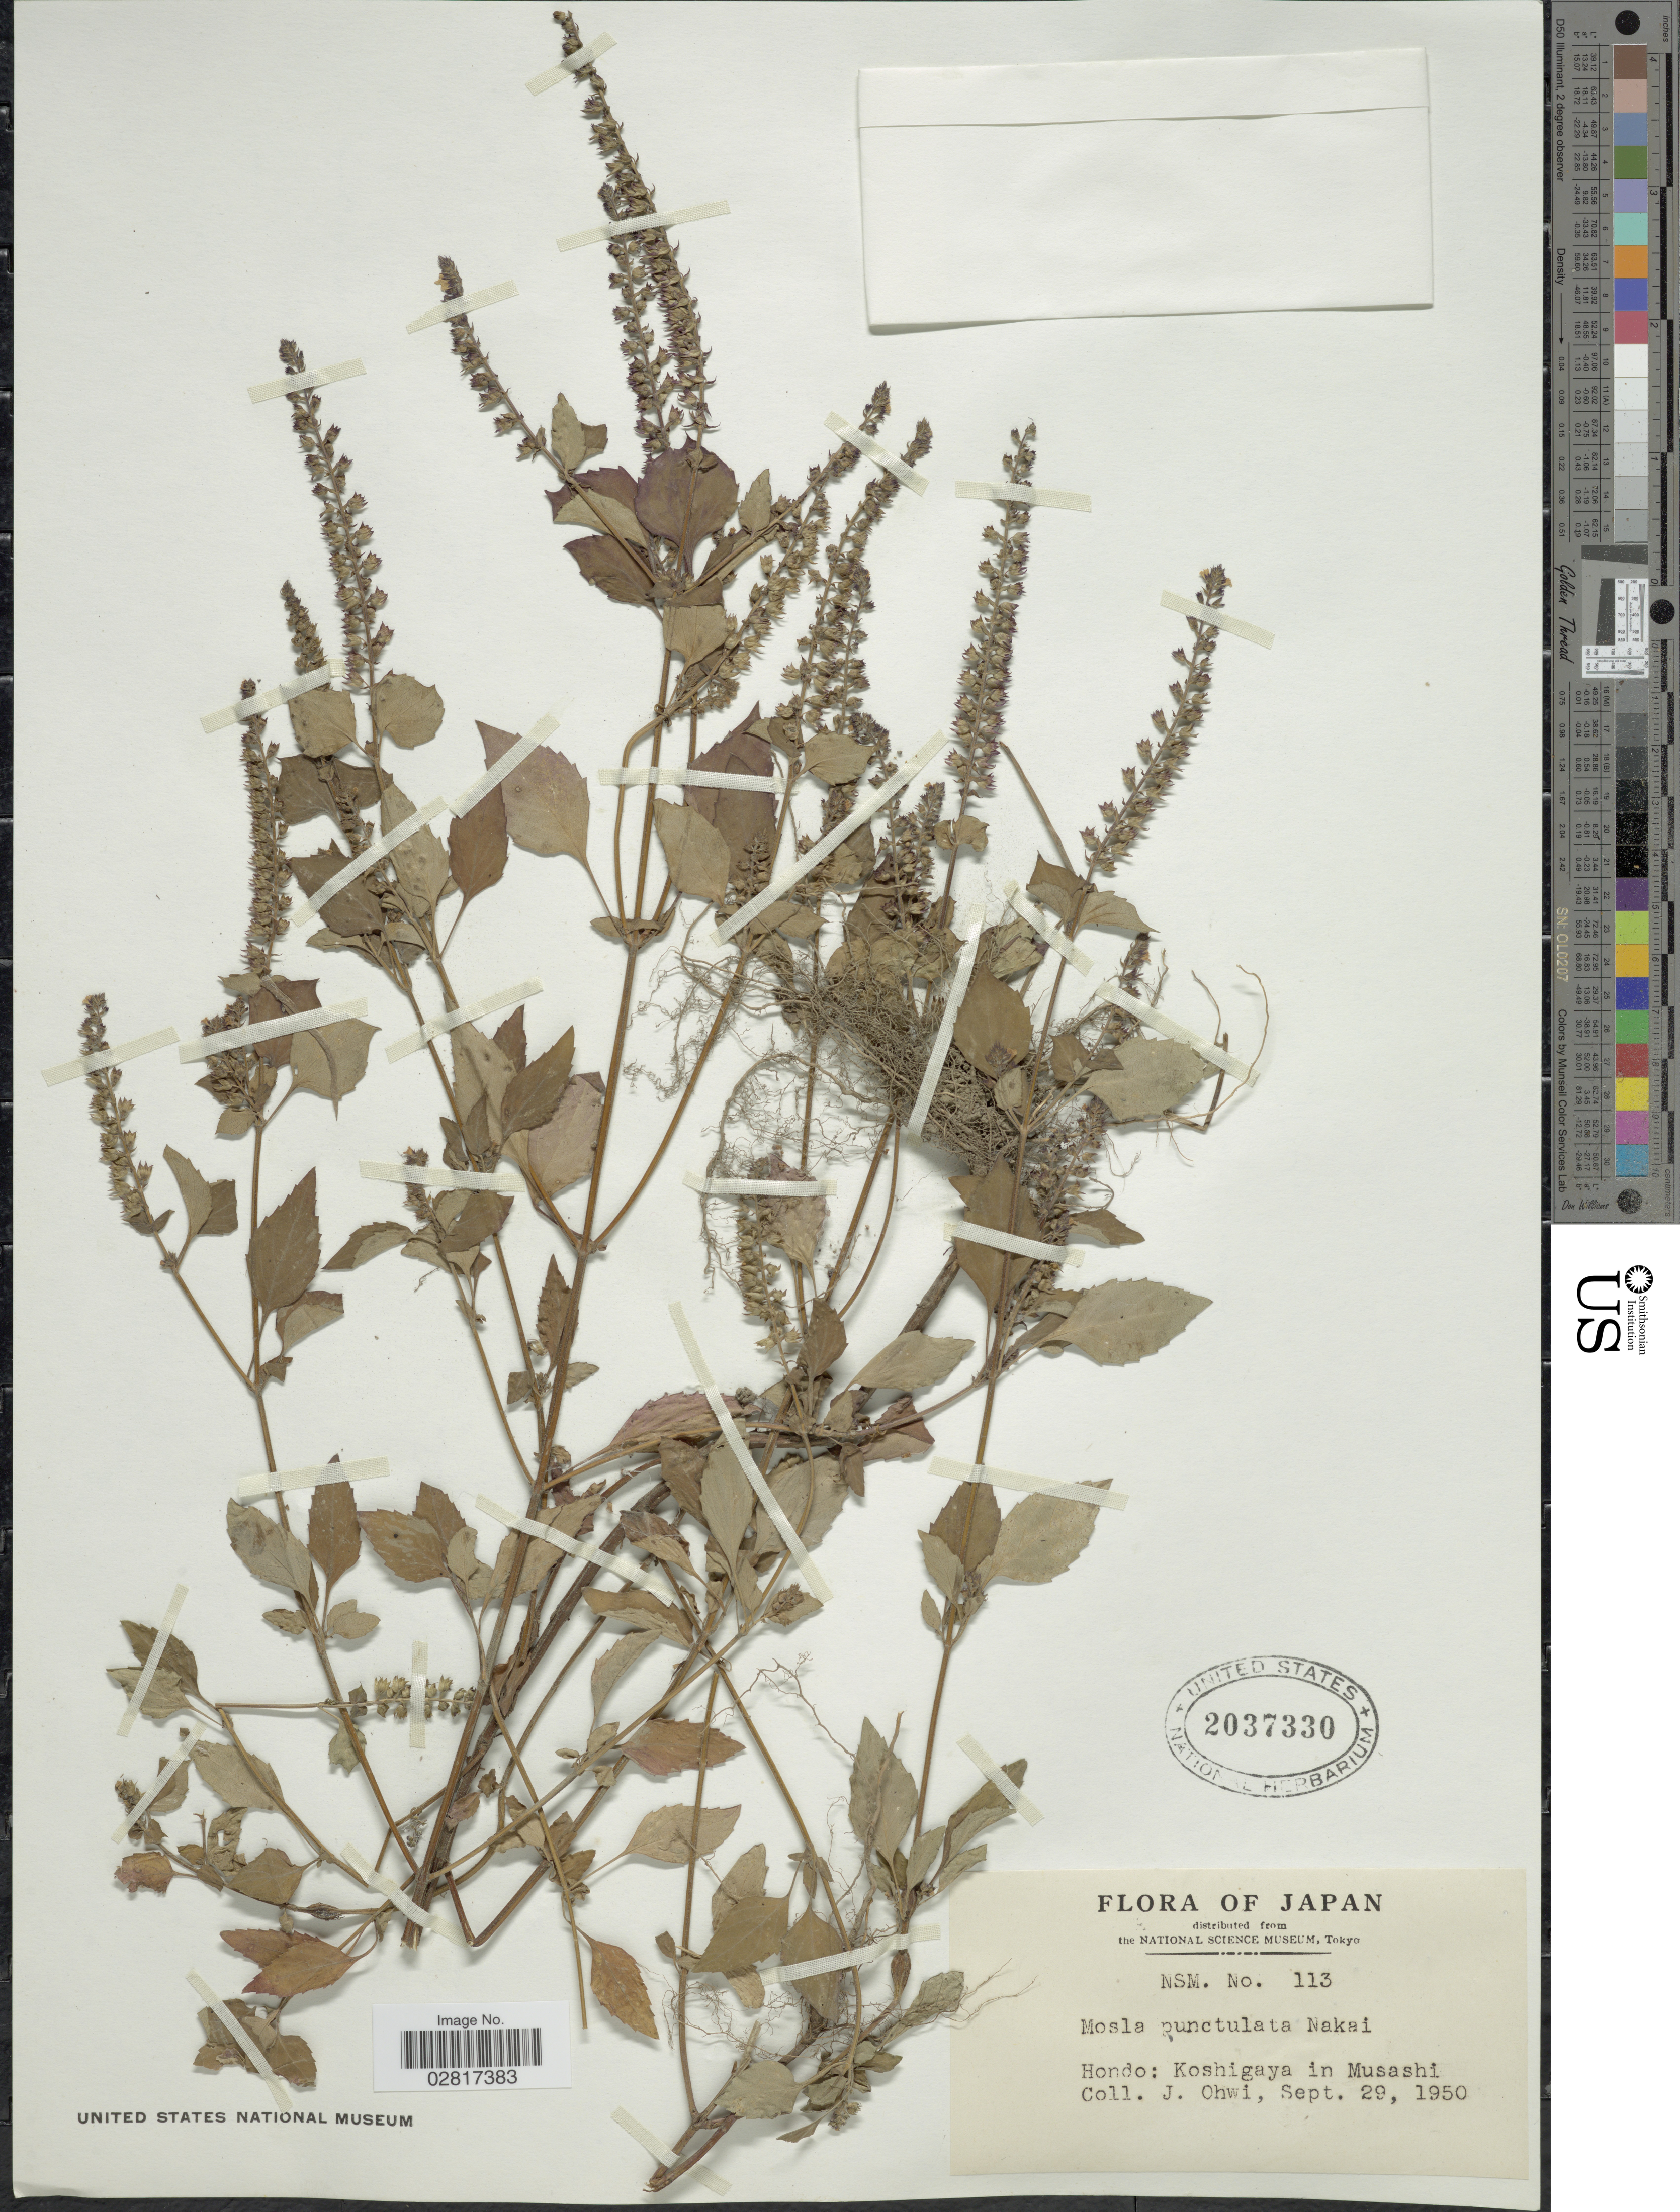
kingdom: Plantae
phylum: Tracheophyta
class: Magnoliopsida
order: Lamiales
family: Lamiaceae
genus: Mosla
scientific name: Mosla scabra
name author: (Thunb.) C.Y. Wu & H.W. Li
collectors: J. Ohwi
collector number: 113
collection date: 1950-09-29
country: Japan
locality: Hondo: Koshigaya in Musashi.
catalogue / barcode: US 2037330